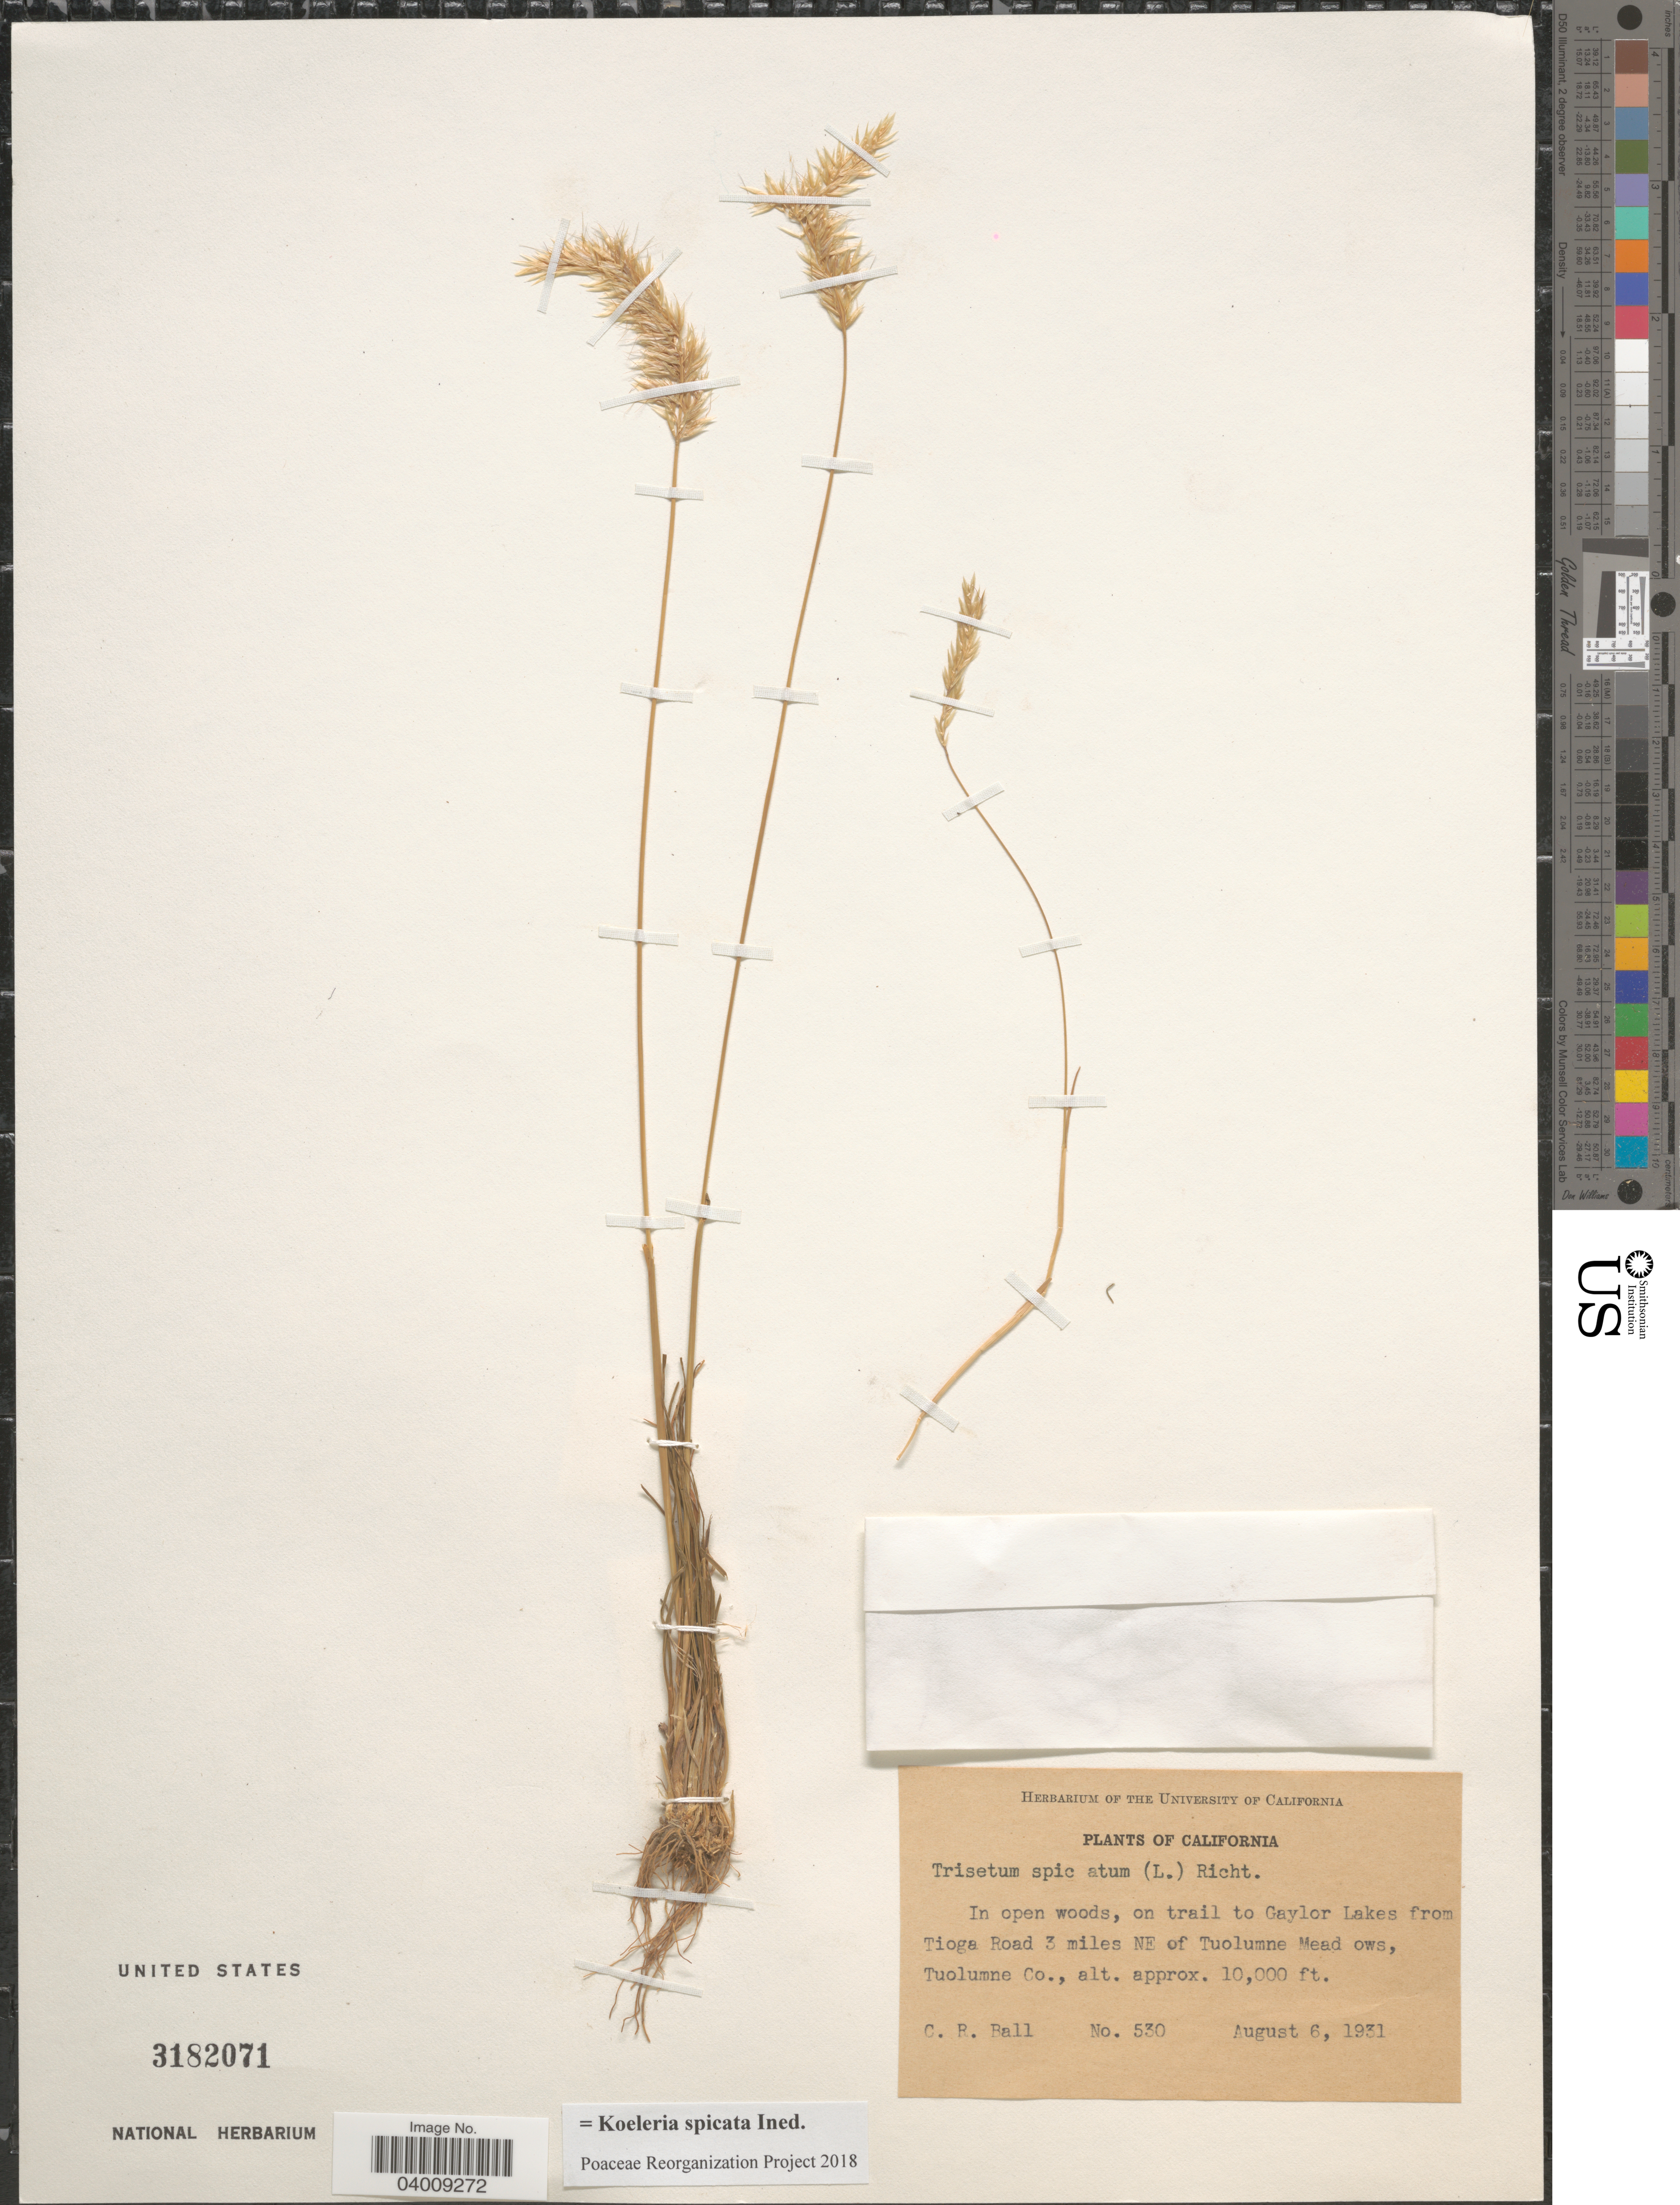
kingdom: Plantae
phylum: Tracheophyta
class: Liliopsida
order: Poales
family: Poaceae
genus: Koeleria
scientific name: Koeleria spicata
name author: (L.) Barberá et al.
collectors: C. R. Ball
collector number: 530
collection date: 1931-08-06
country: United States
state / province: California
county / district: Tuolumne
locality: On trail to Gaylor Lakes from Tioga Road 3 miles NE of Tuolumne Meadows, Tuolumne Co.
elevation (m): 3048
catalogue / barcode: US 3182071